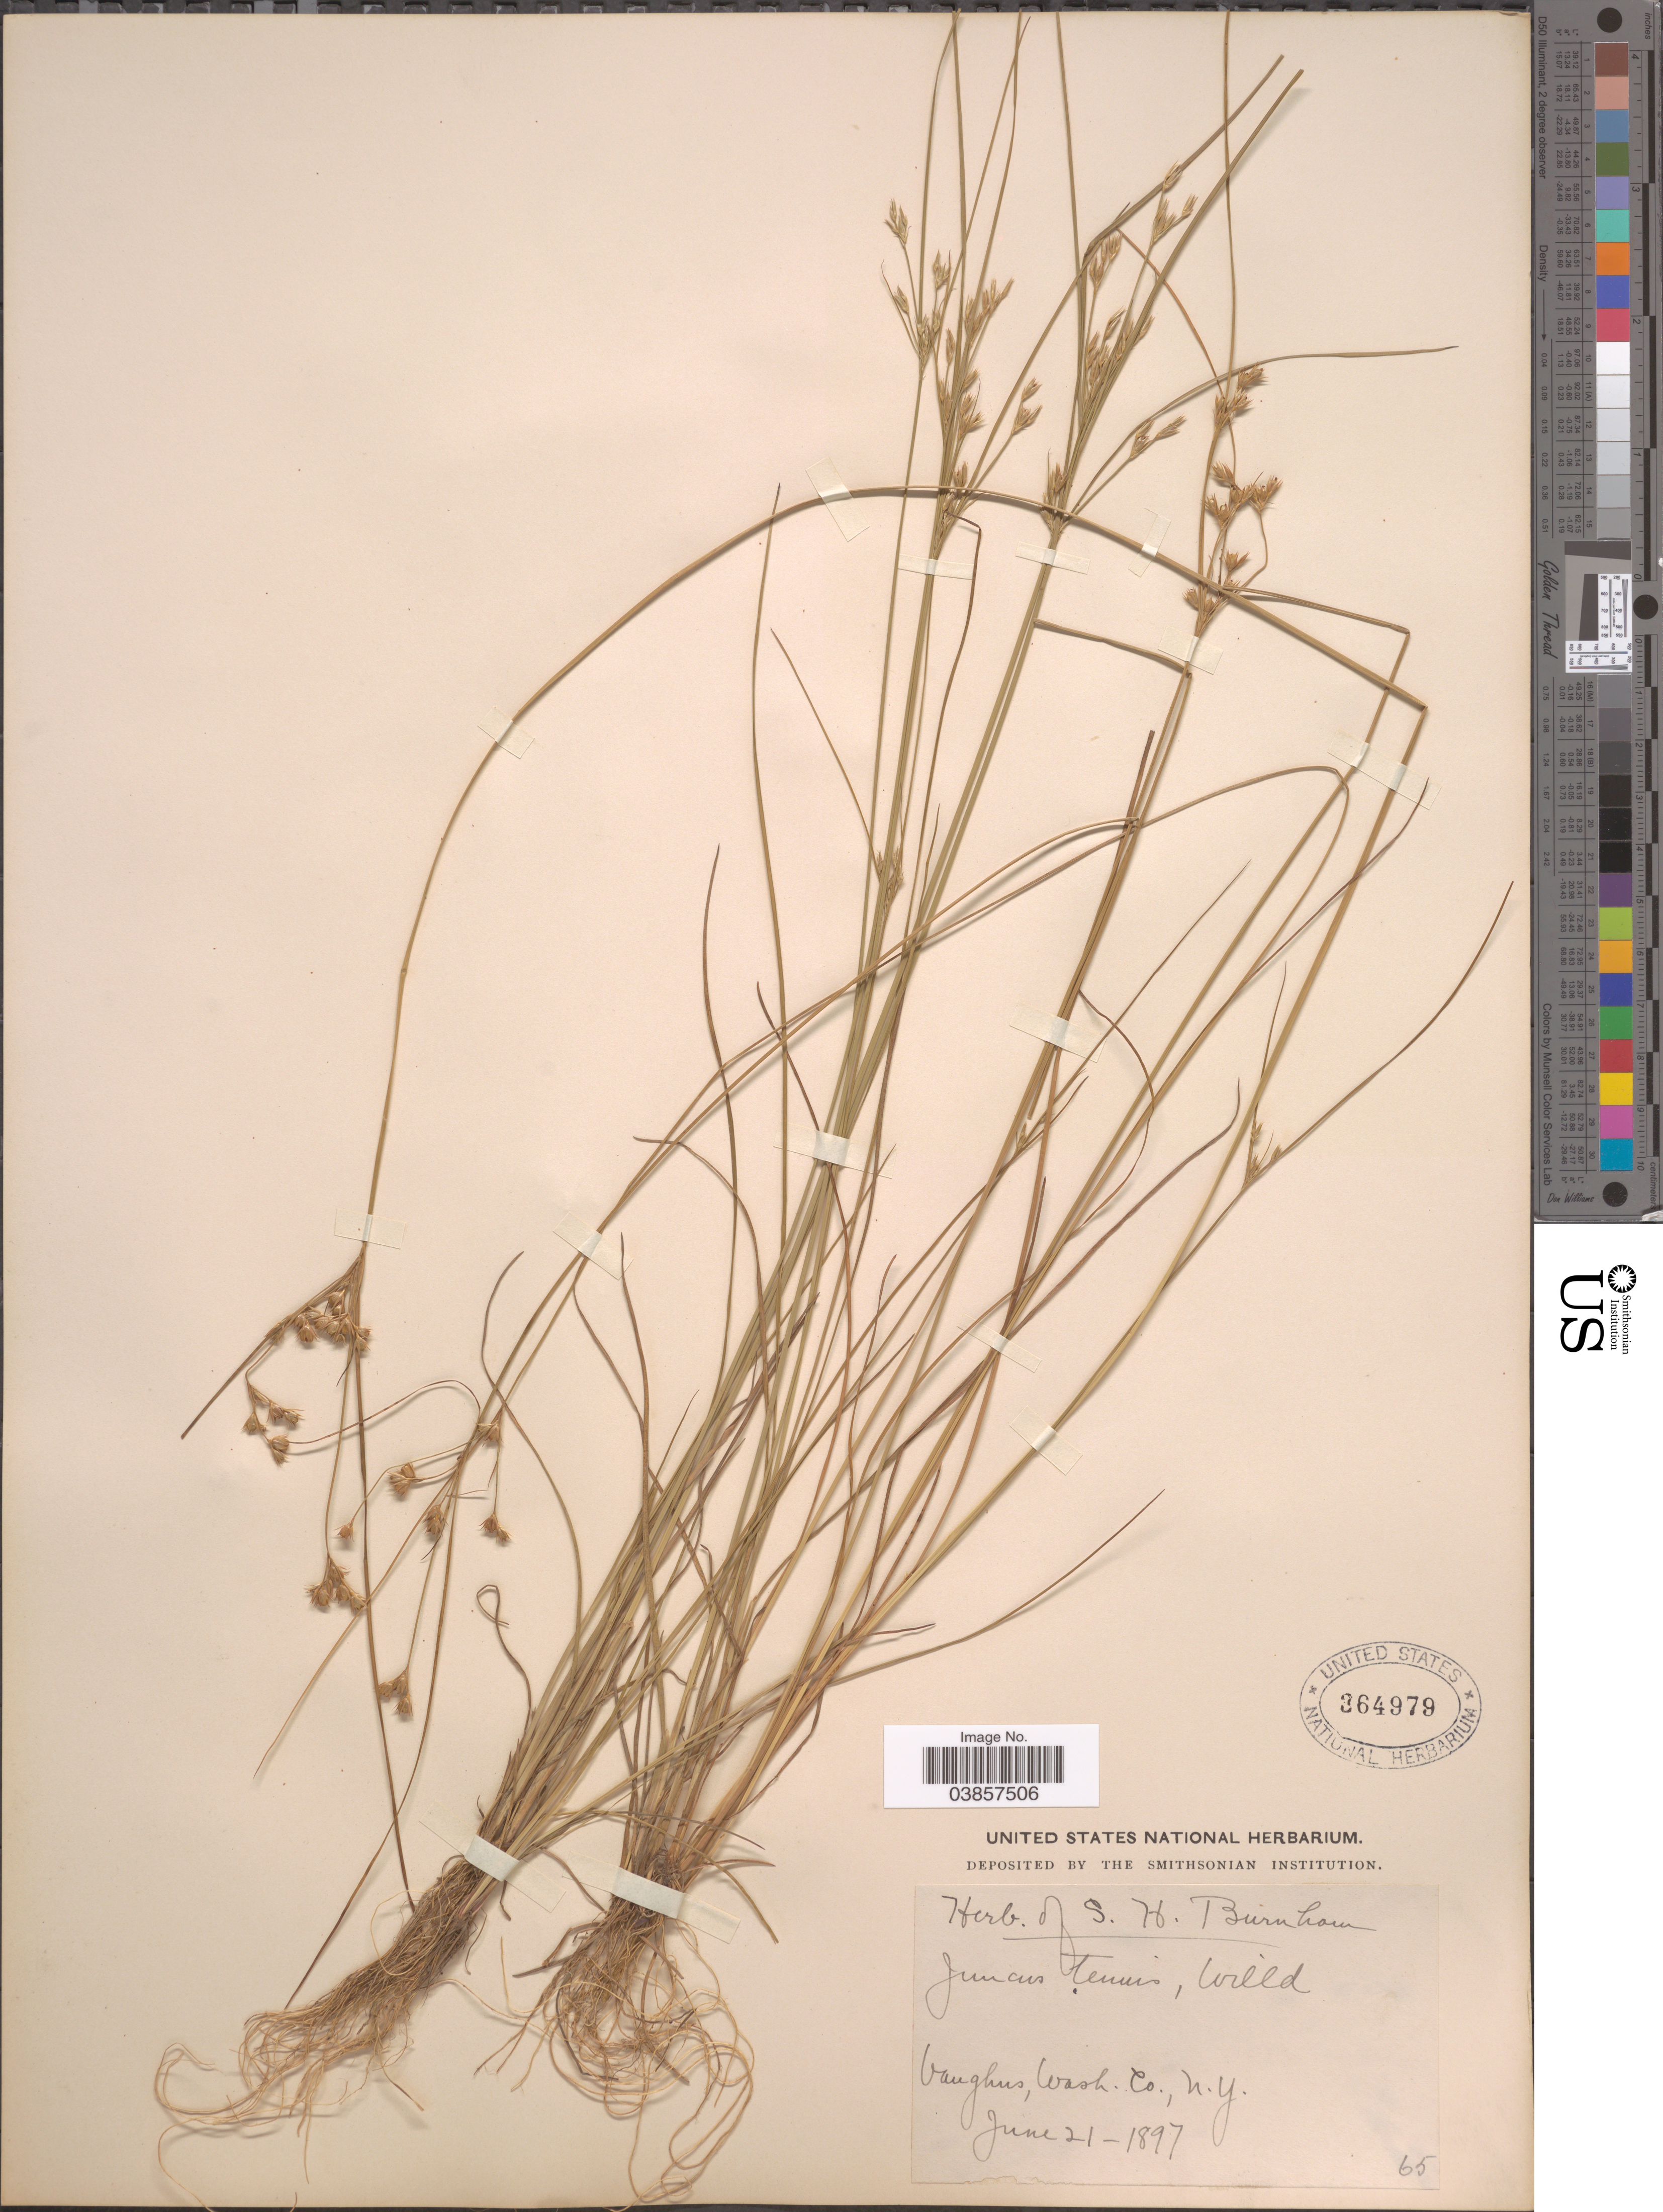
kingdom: Plantae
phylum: Tracheophyta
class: Liliopsida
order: Poales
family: Juncaceae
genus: Juncus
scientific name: Juncus tenuis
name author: Willd.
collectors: ex herb. S.H. Burnham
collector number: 65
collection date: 1897-06-21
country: United States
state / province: New York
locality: Vaughus, Wash. Co.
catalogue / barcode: US 364979